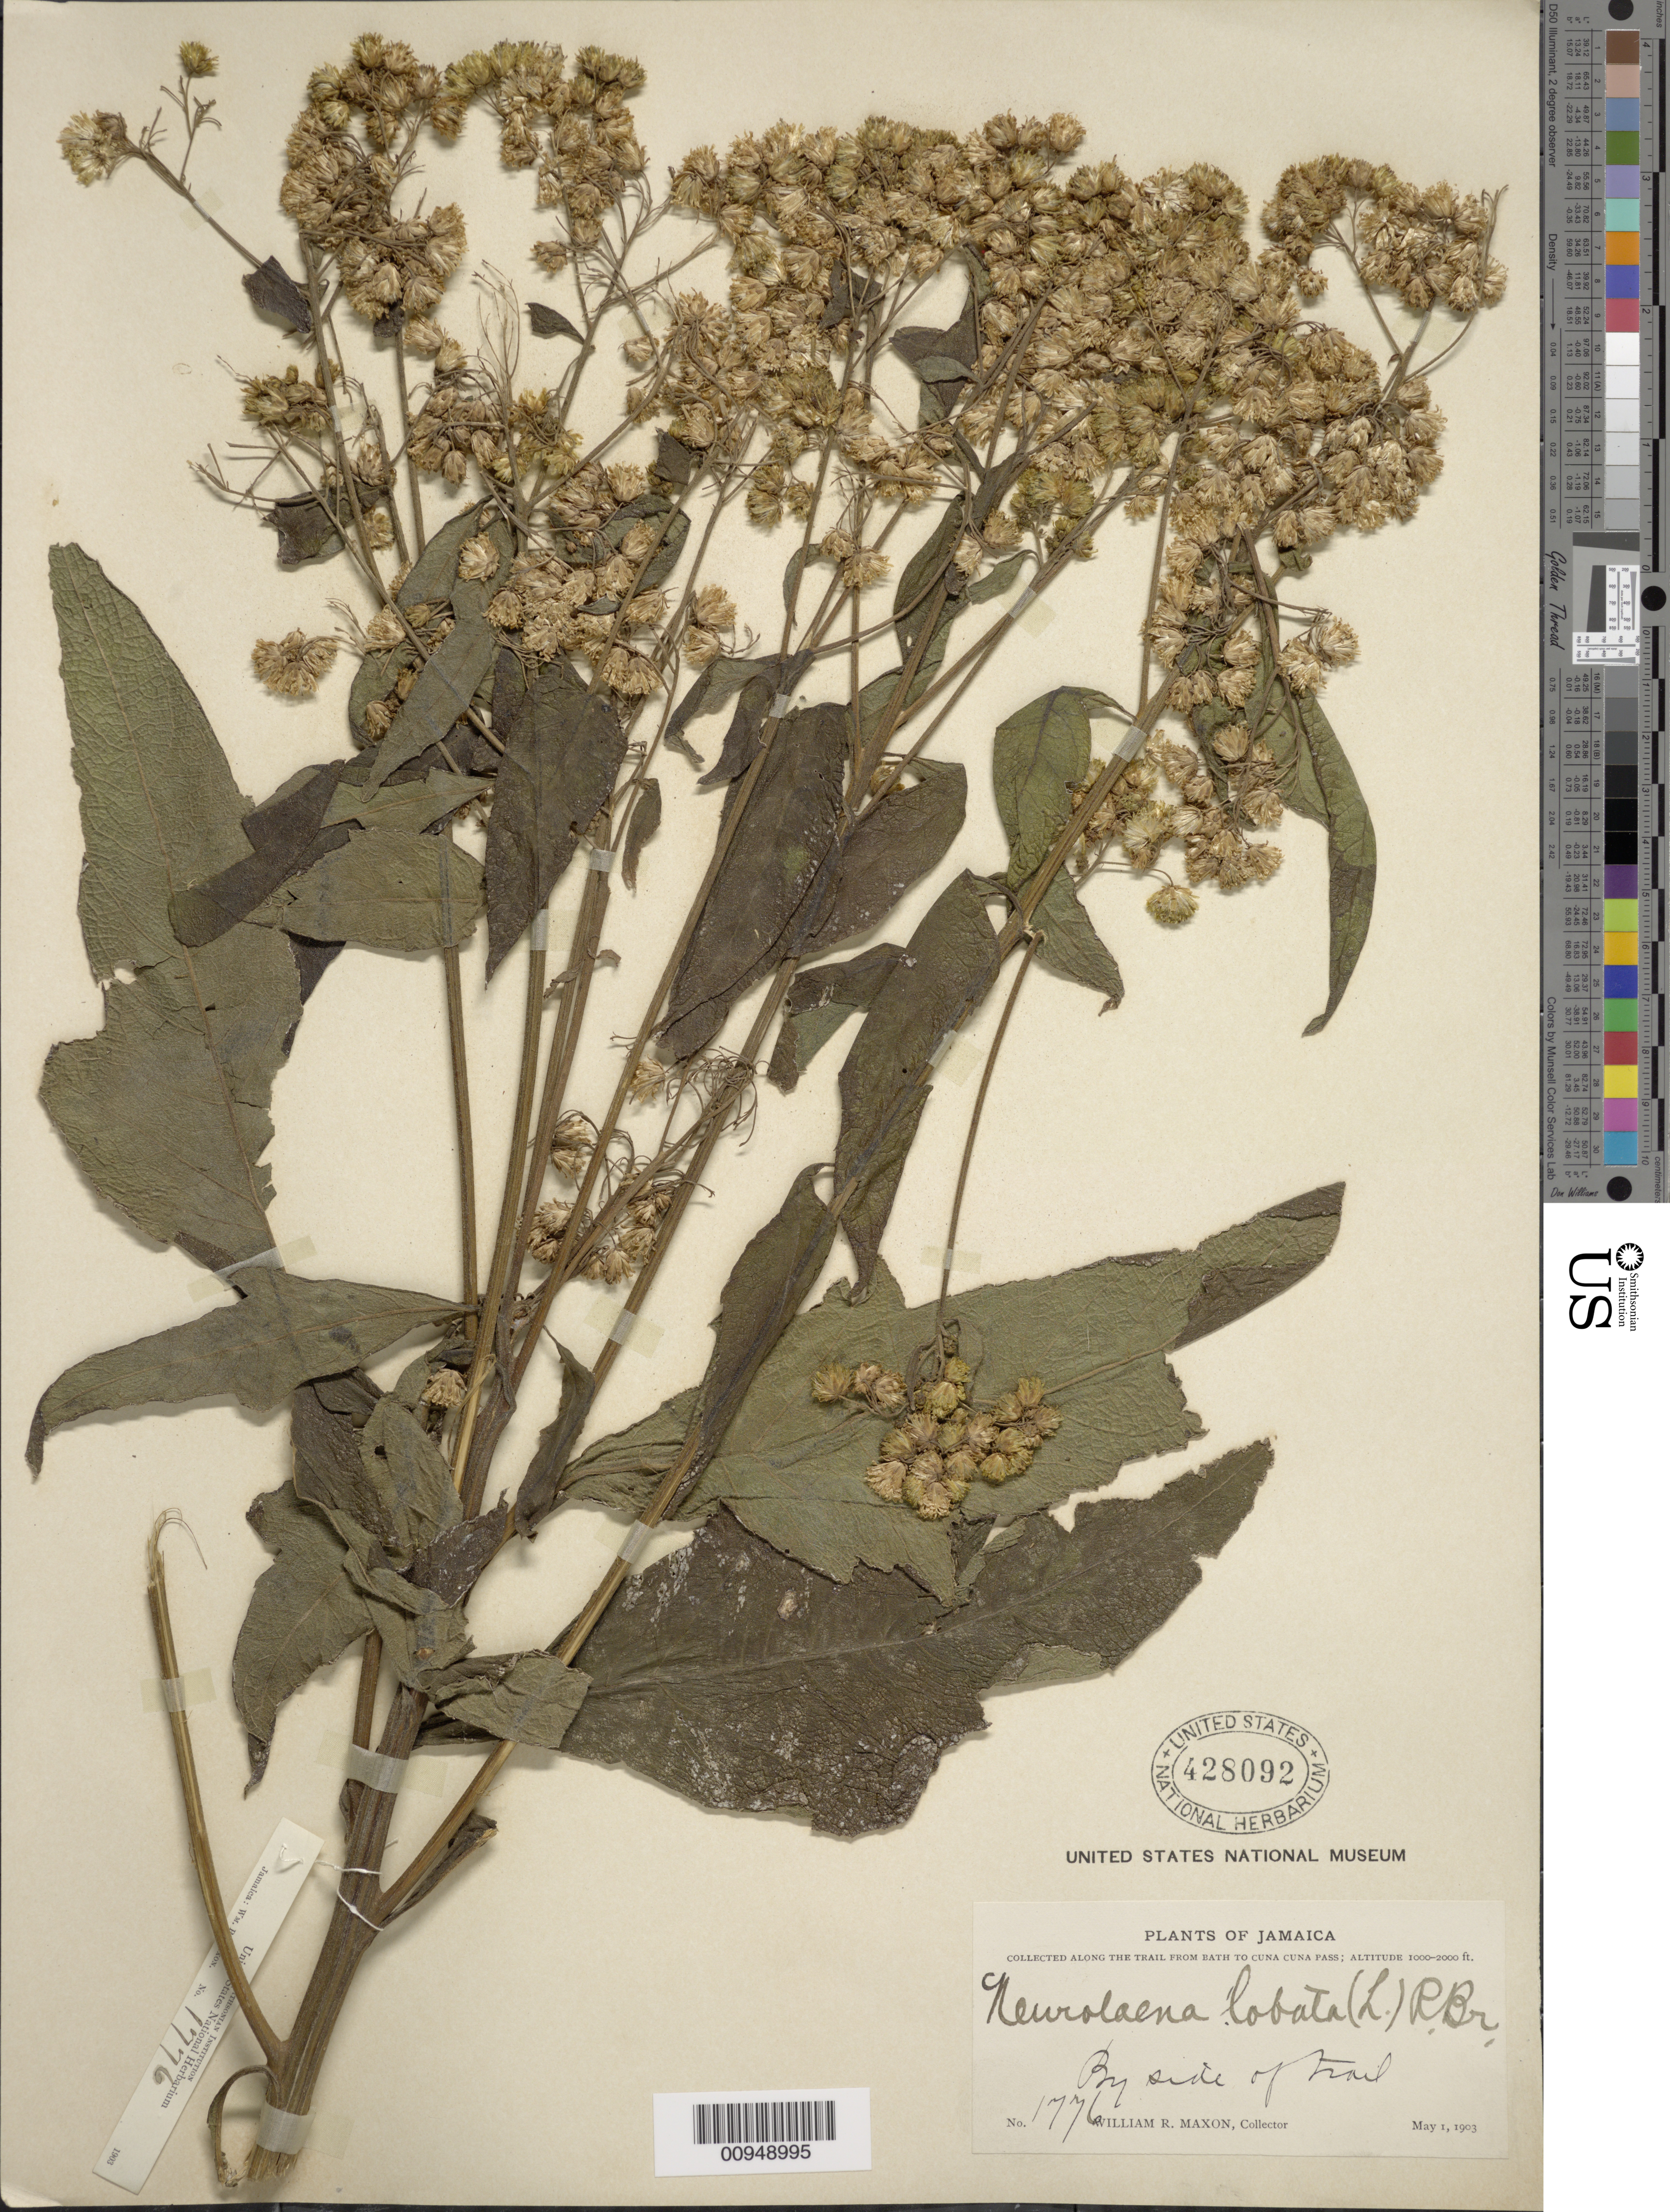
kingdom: Plantae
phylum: Tracheophyta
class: Magnoliopsida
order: Asterales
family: Asteraceae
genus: Neurolaena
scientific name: Neurolaena lobata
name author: (L.) R. Br. ex Cass.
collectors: W. R. Maxon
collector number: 1776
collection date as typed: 01 May 1903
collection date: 1903-05-01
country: Jamaica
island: Jamaica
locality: Along the trail from Bath to Cuna Cuna Pass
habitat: By side of trail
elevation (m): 305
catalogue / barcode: US 428092